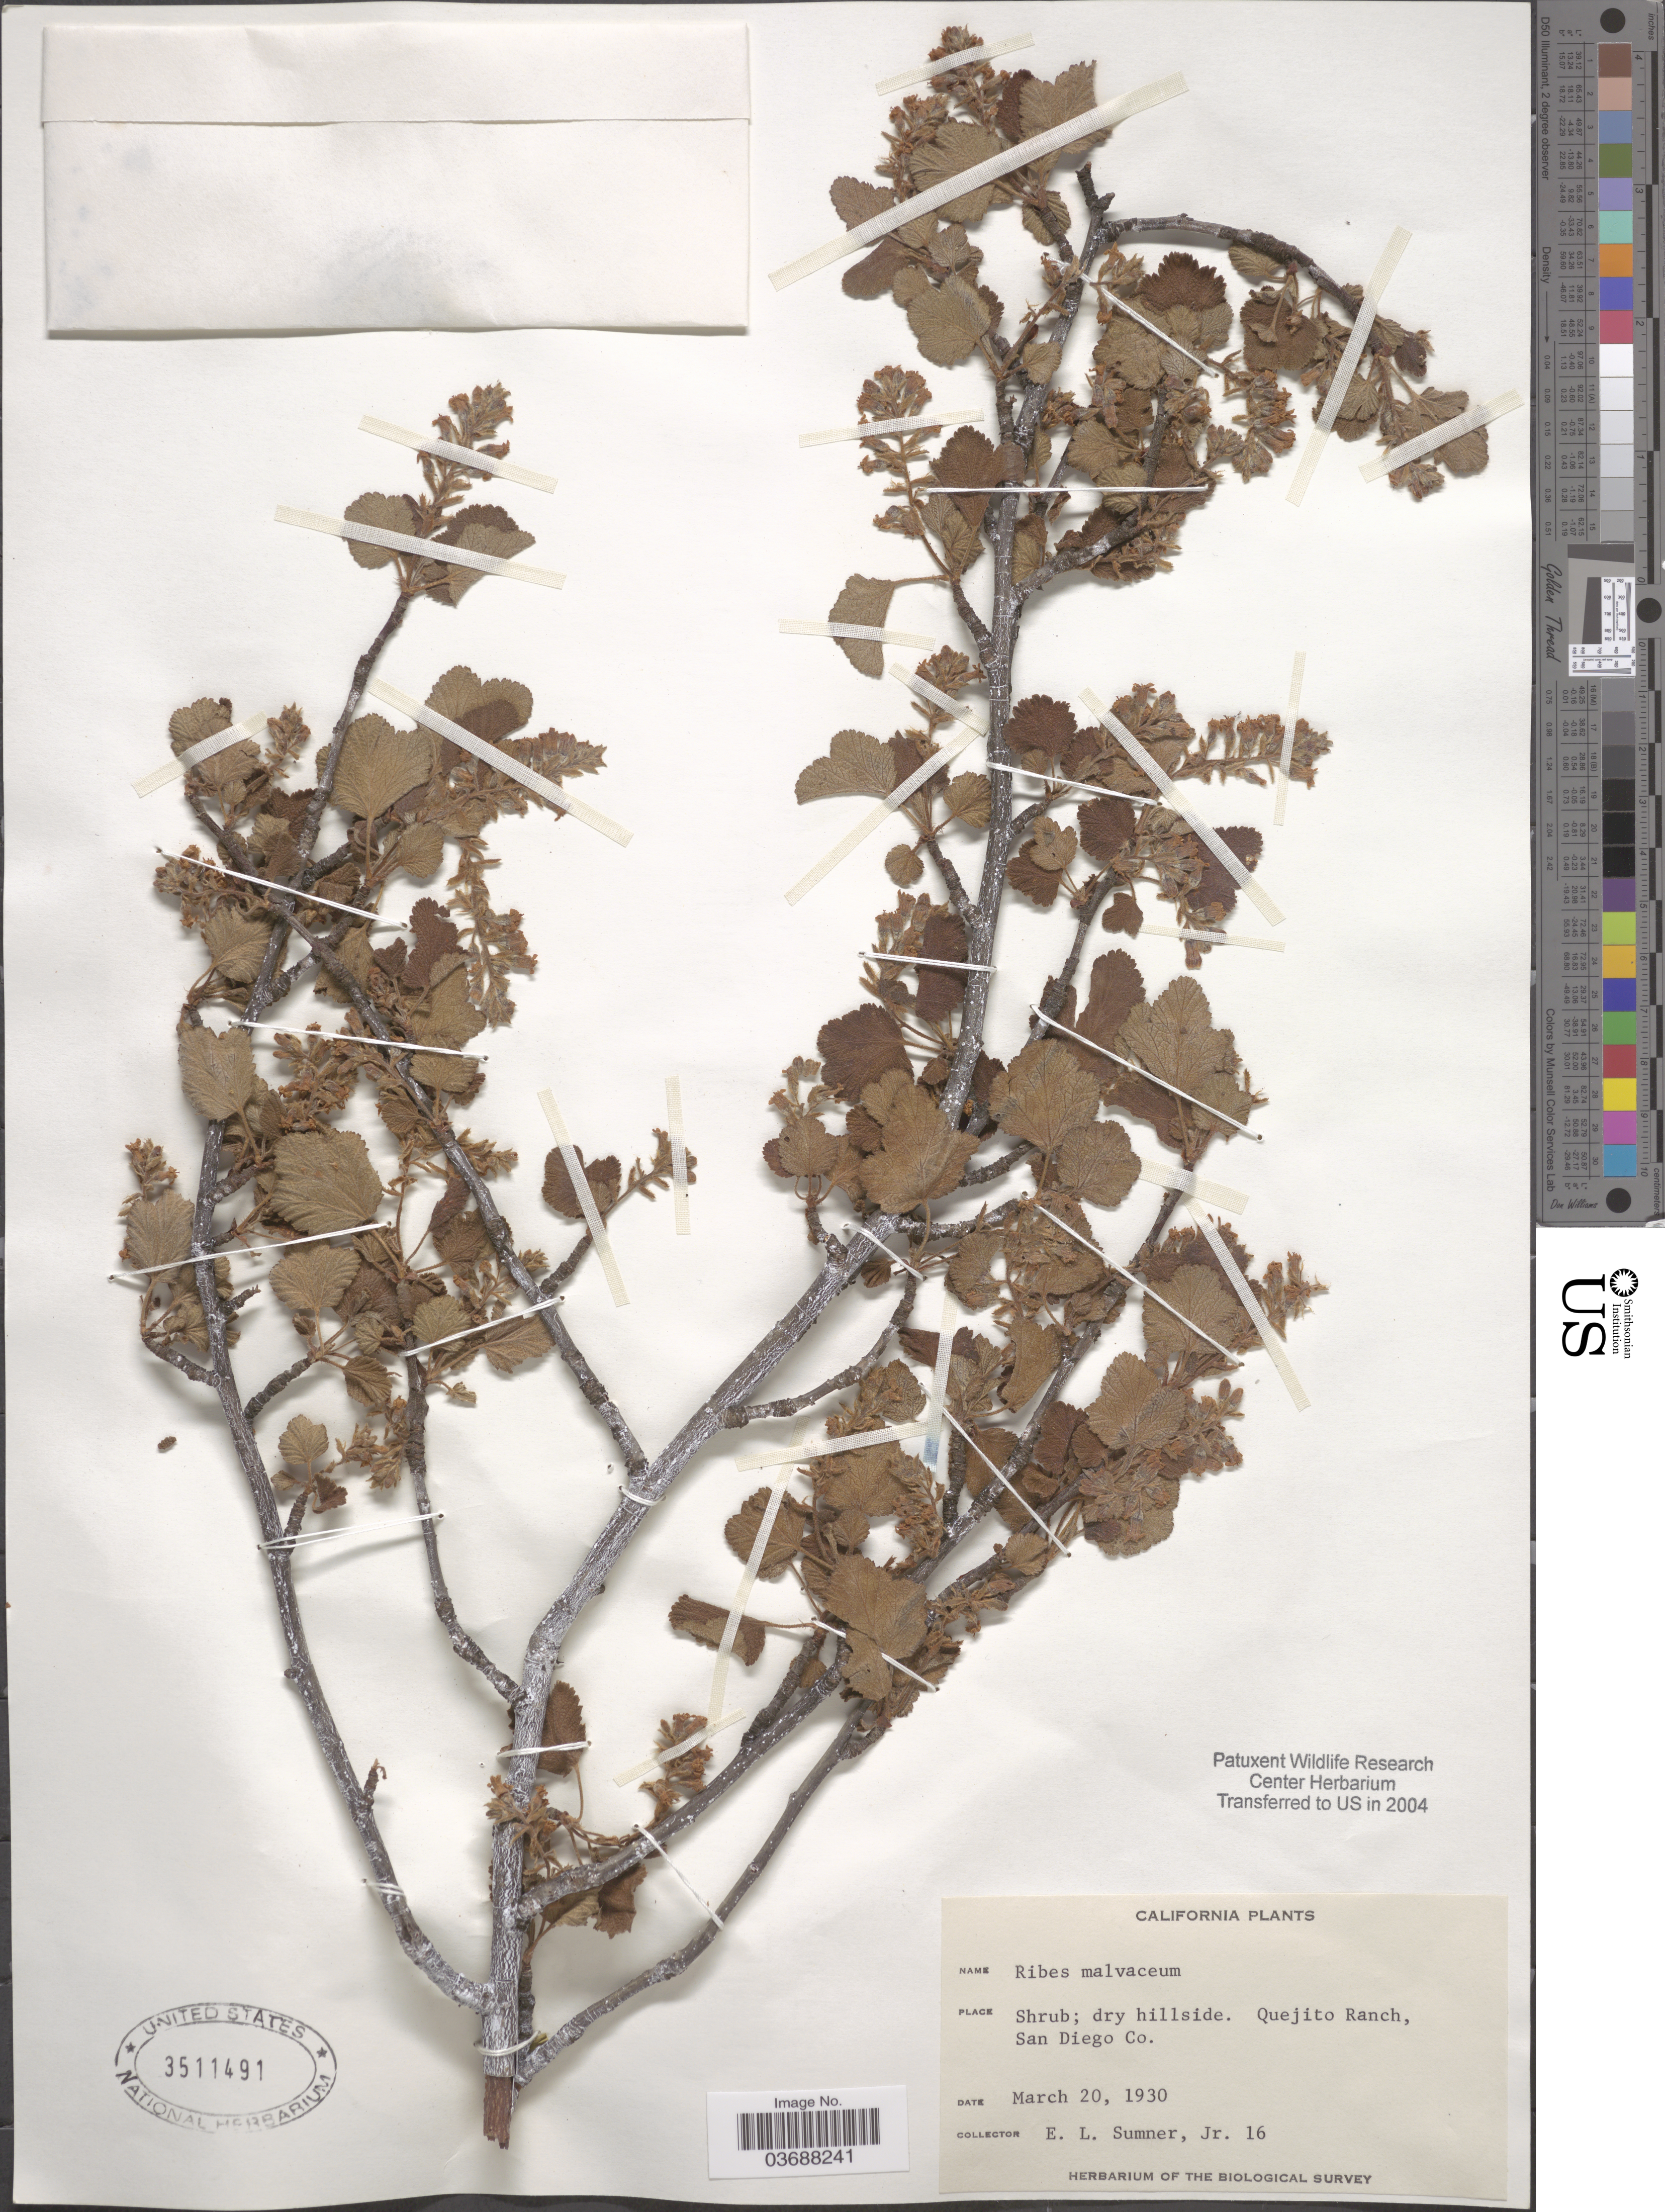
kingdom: Plantae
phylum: Tracheophyta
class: Magnoliopsida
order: Saxifragales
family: Grossulariaceae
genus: Ribes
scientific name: Ribes malvaceum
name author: Sm.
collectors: E. Sumner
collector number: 16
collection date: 1930-03-20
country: United States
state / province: California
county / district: San Diego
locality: Quejito Ranch, San Diego Co.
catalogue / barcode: US 3511491